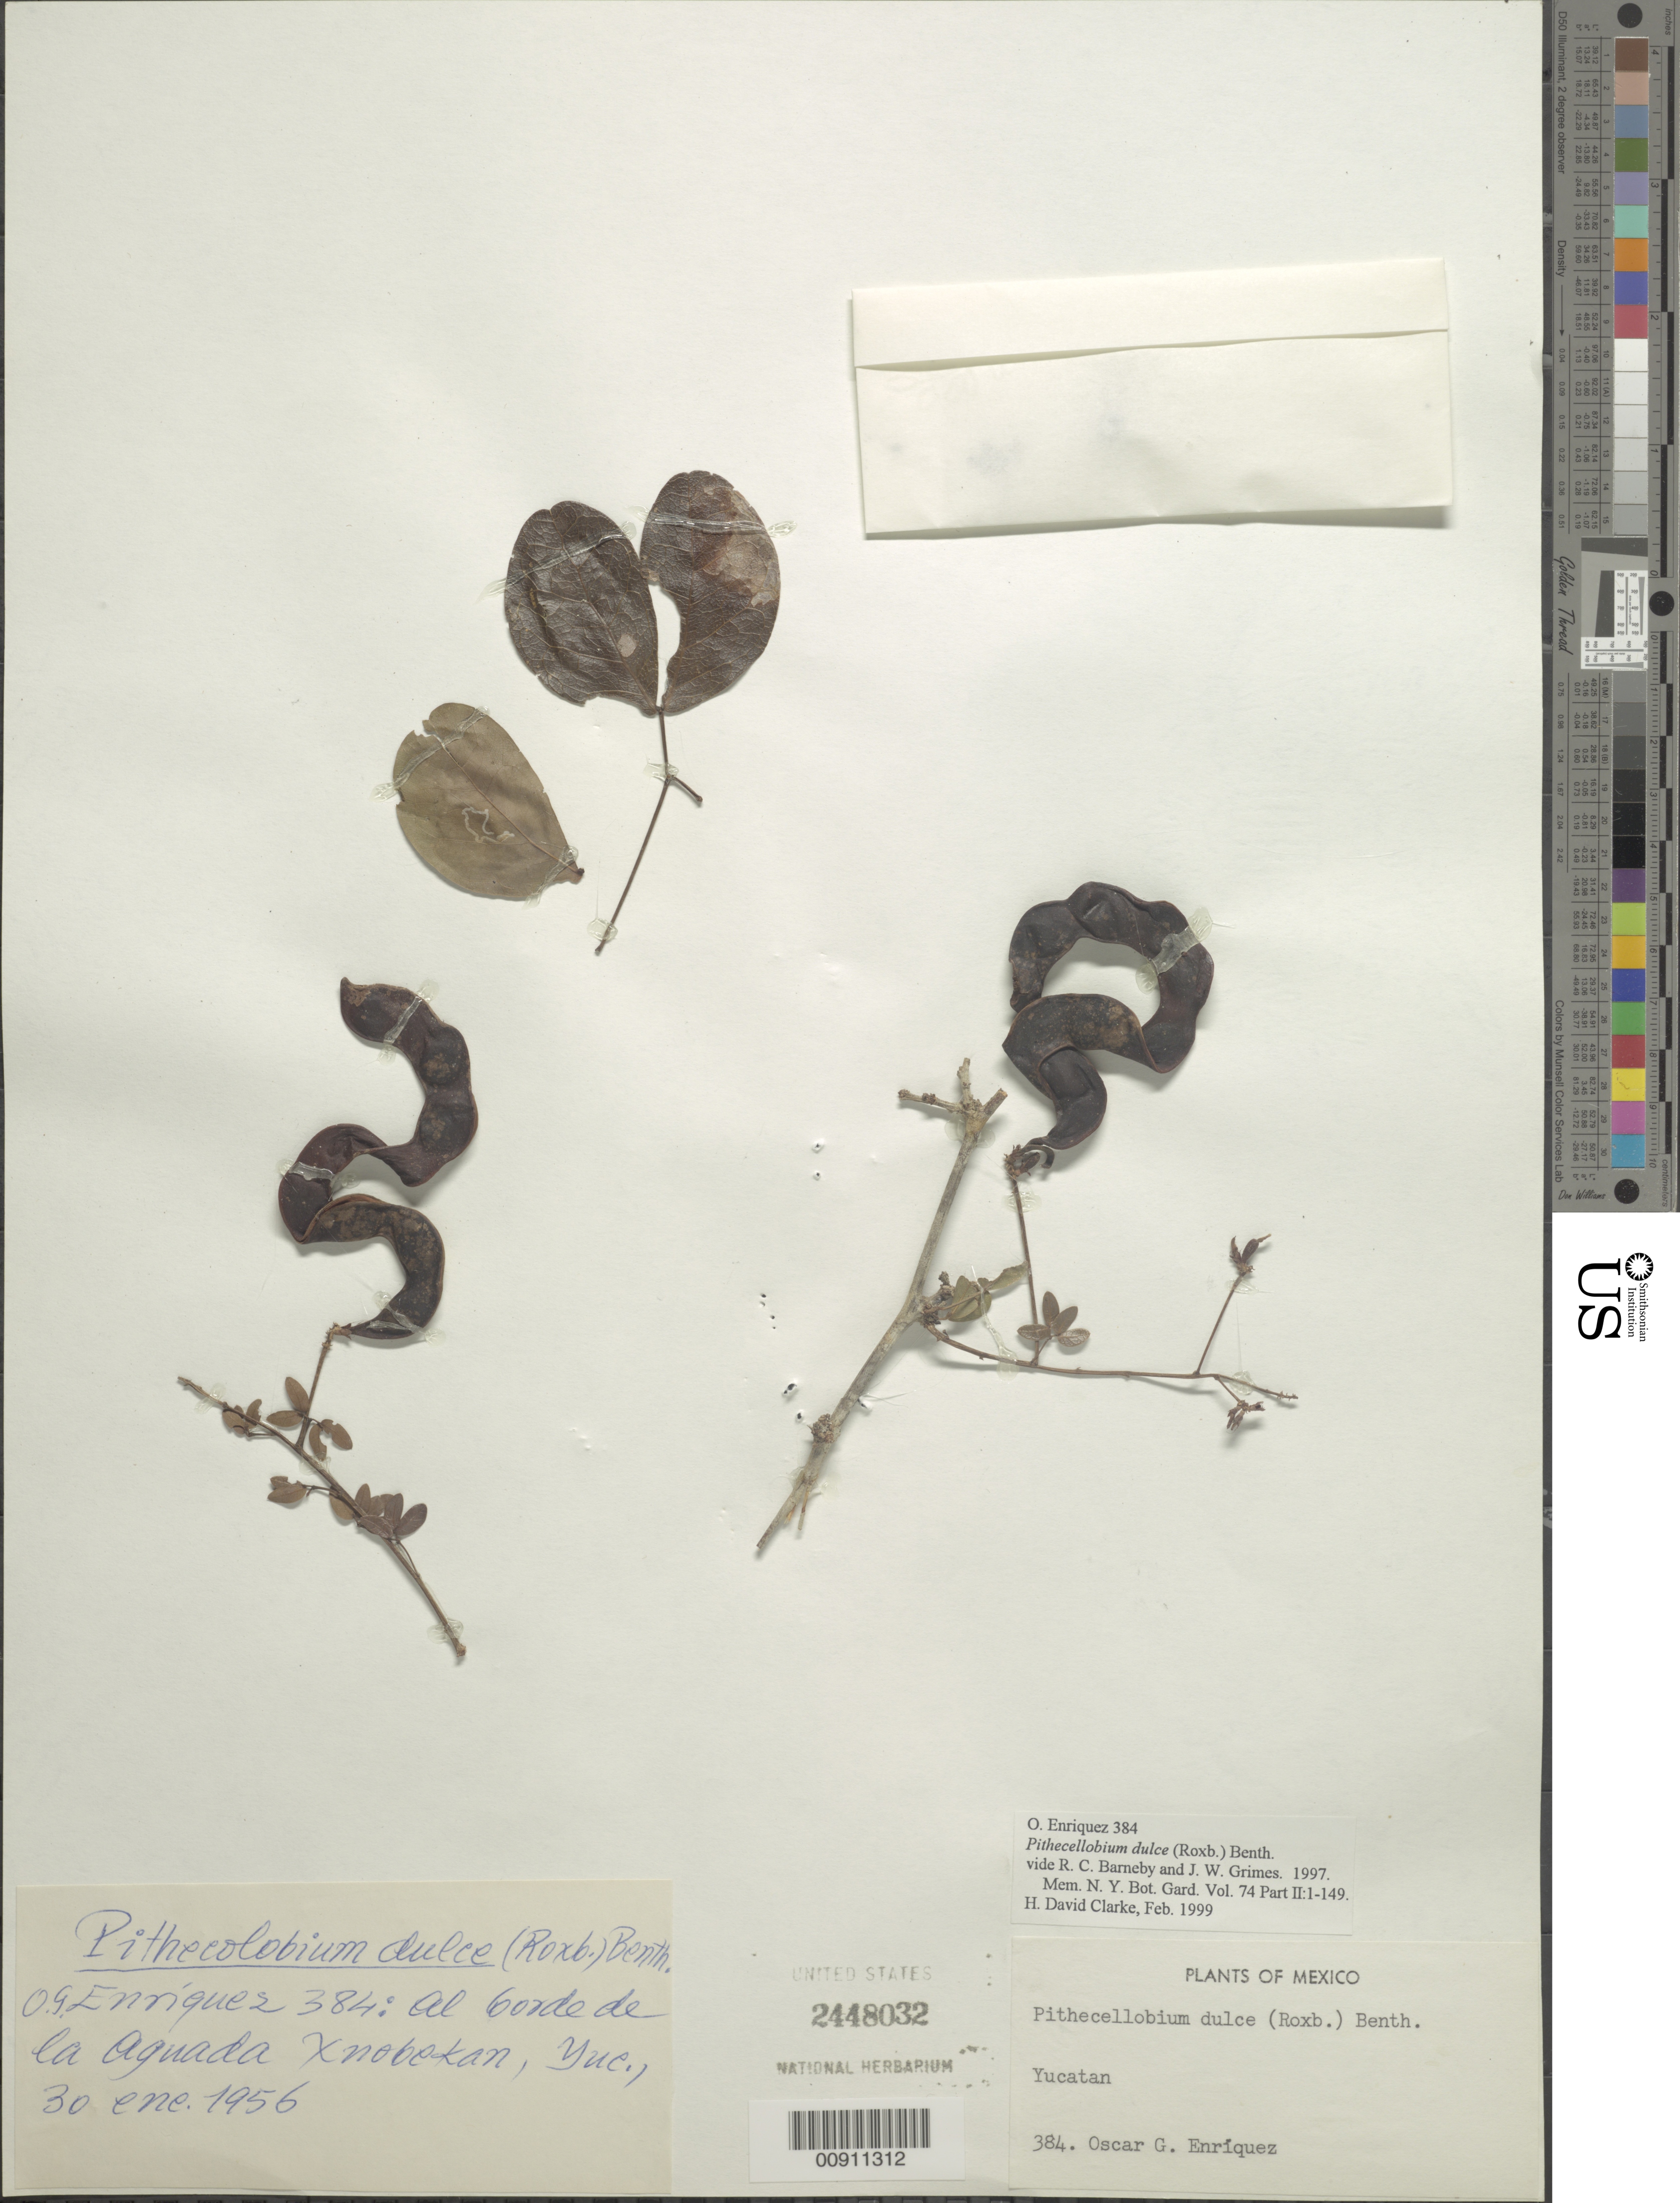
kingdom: Plantae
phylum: Tracheophyta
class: Magnoliopsida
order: Fabales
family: Fabaceae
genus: Pithecellobium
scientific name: Pithecellobium dulce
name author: (Roxb.) Benth.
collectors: O. Enriquez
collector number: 384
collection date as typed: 30 Jan 1956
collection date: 1956-01-30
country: Mexico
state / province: Yucatán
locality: Al borde de la Aguada Xnobekan, Yucatán.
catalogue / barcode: US 2448032